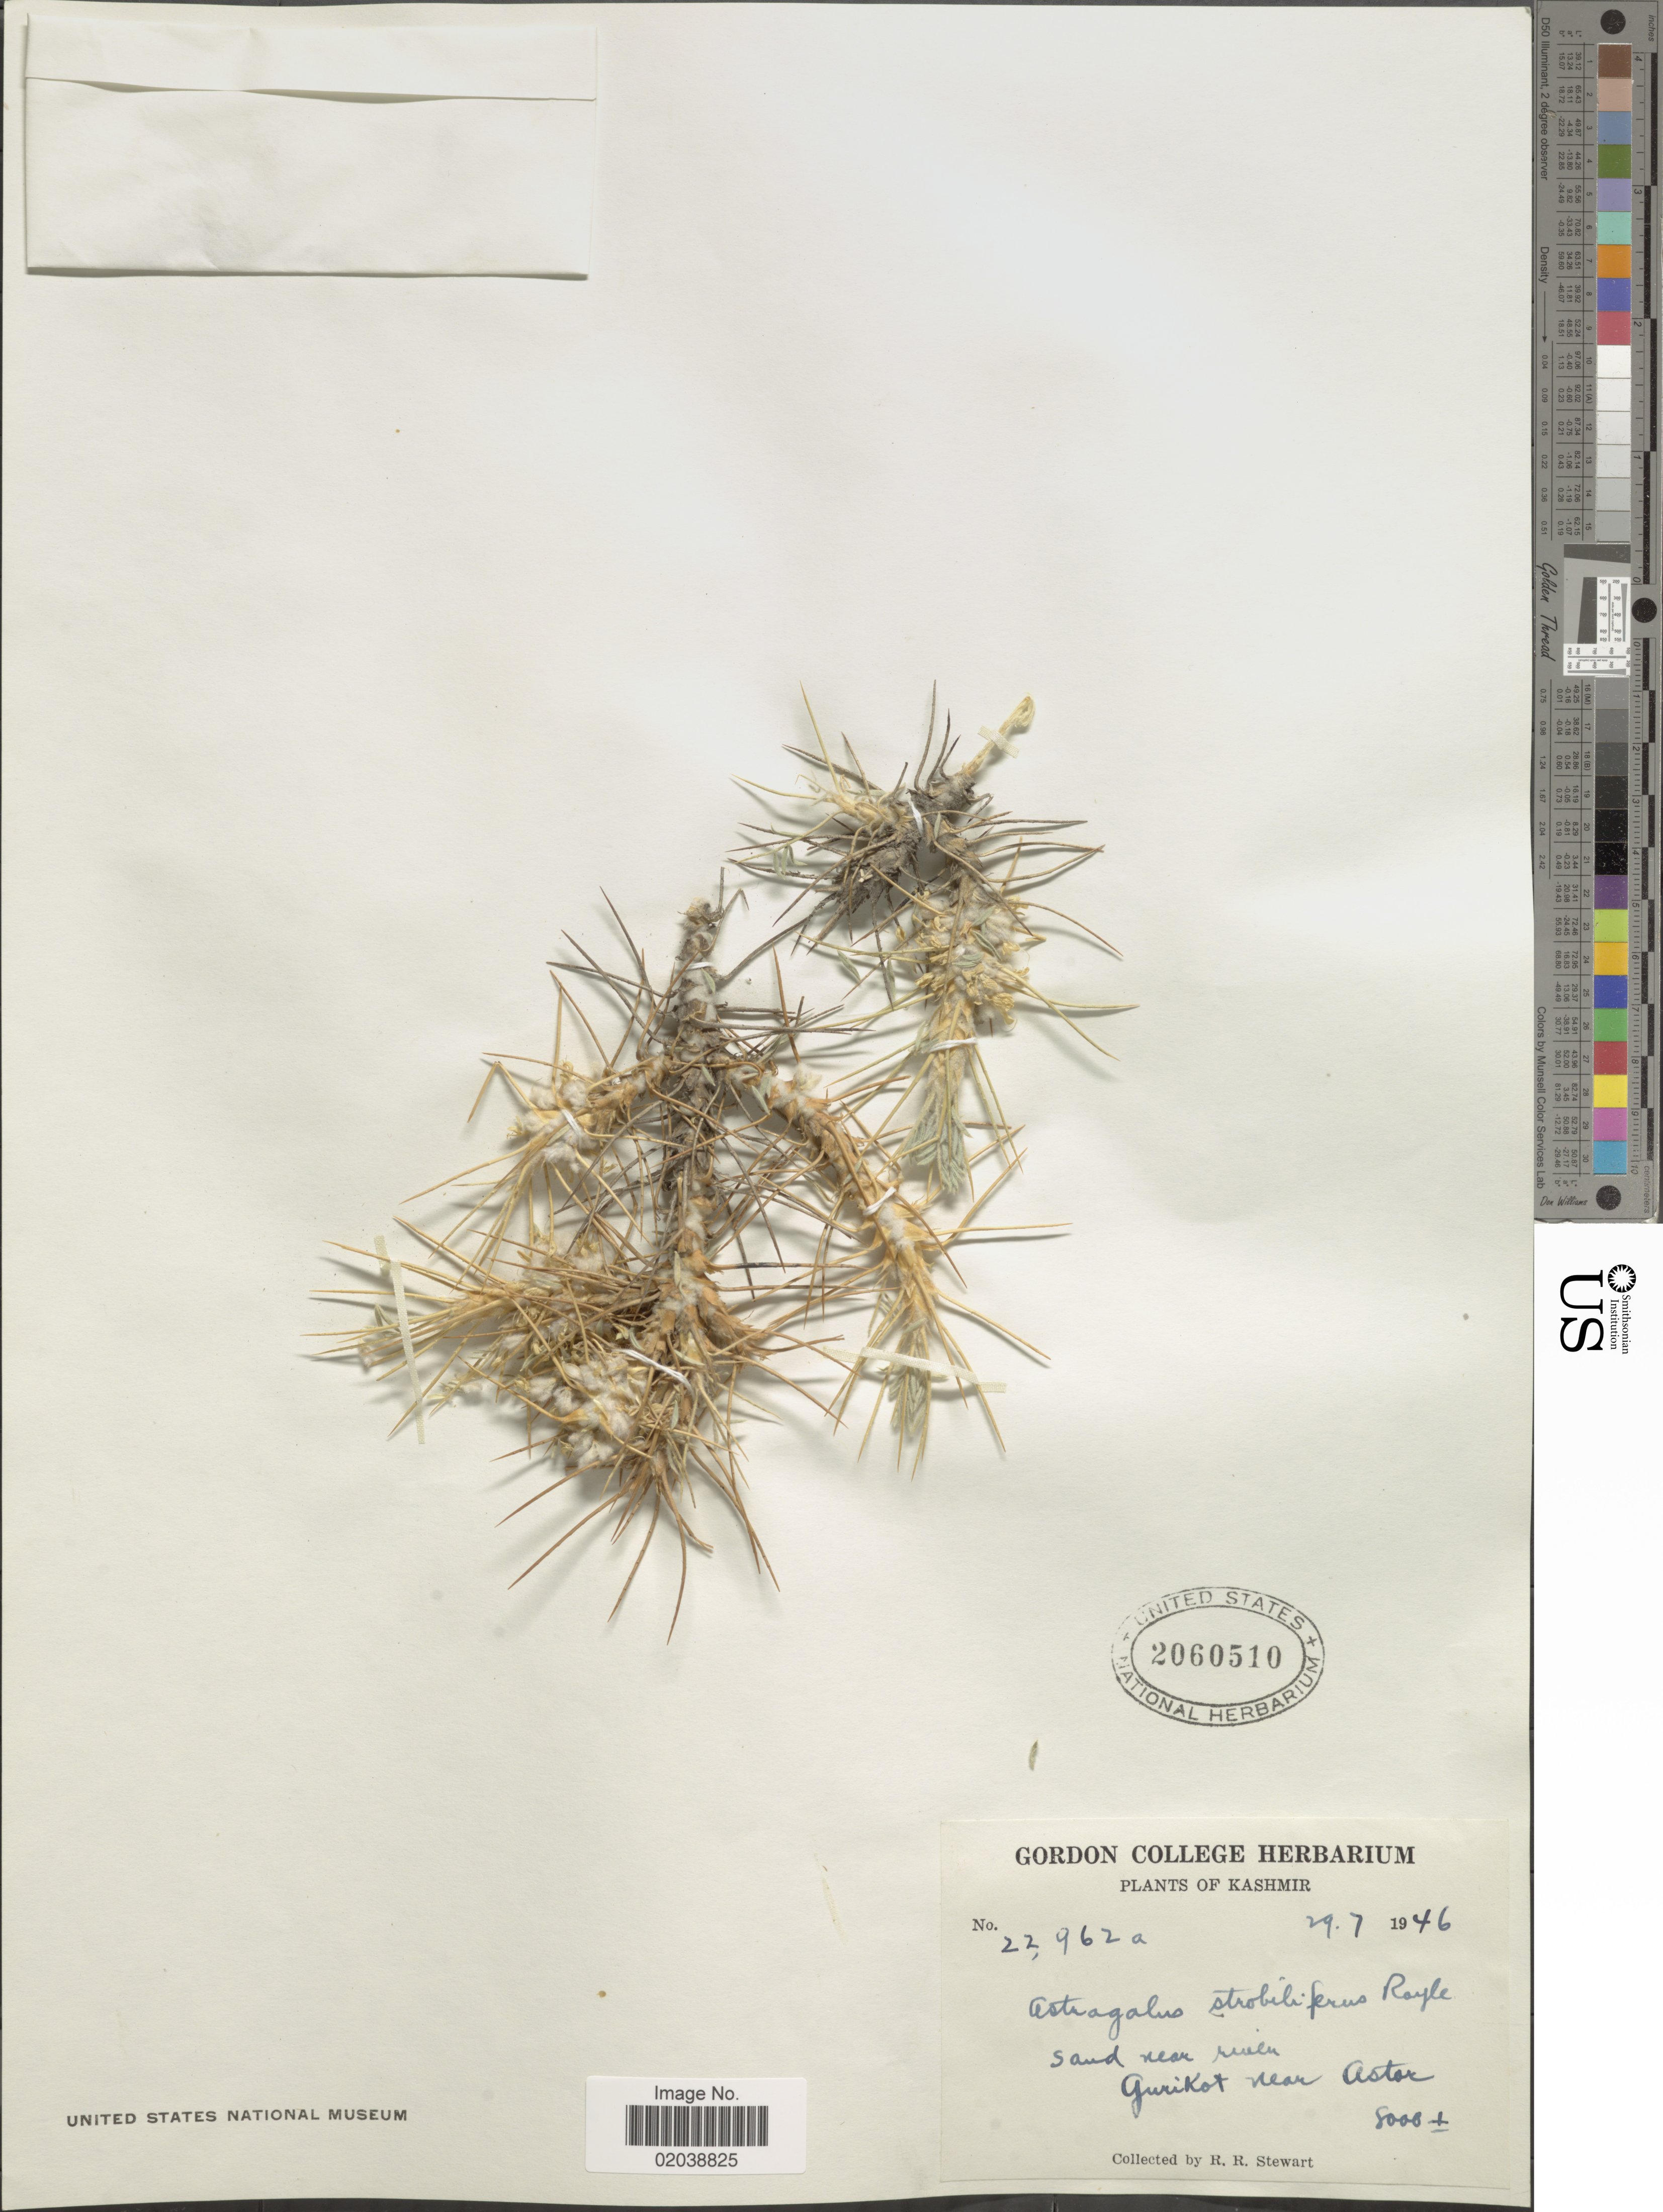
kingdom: Plantae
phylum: Tracheophyta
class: Magnoliopsida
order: Fabales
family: Fabaceae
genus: Astragalus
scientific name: Astragalus strobiliferus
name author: Benth.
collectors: R. R. Stewart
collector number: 22962a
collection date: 1946-07-29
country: Pakistan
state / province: Gilgit-Baltistan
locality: Kashmir, Gurikot near Astor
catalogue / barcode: US 2060510